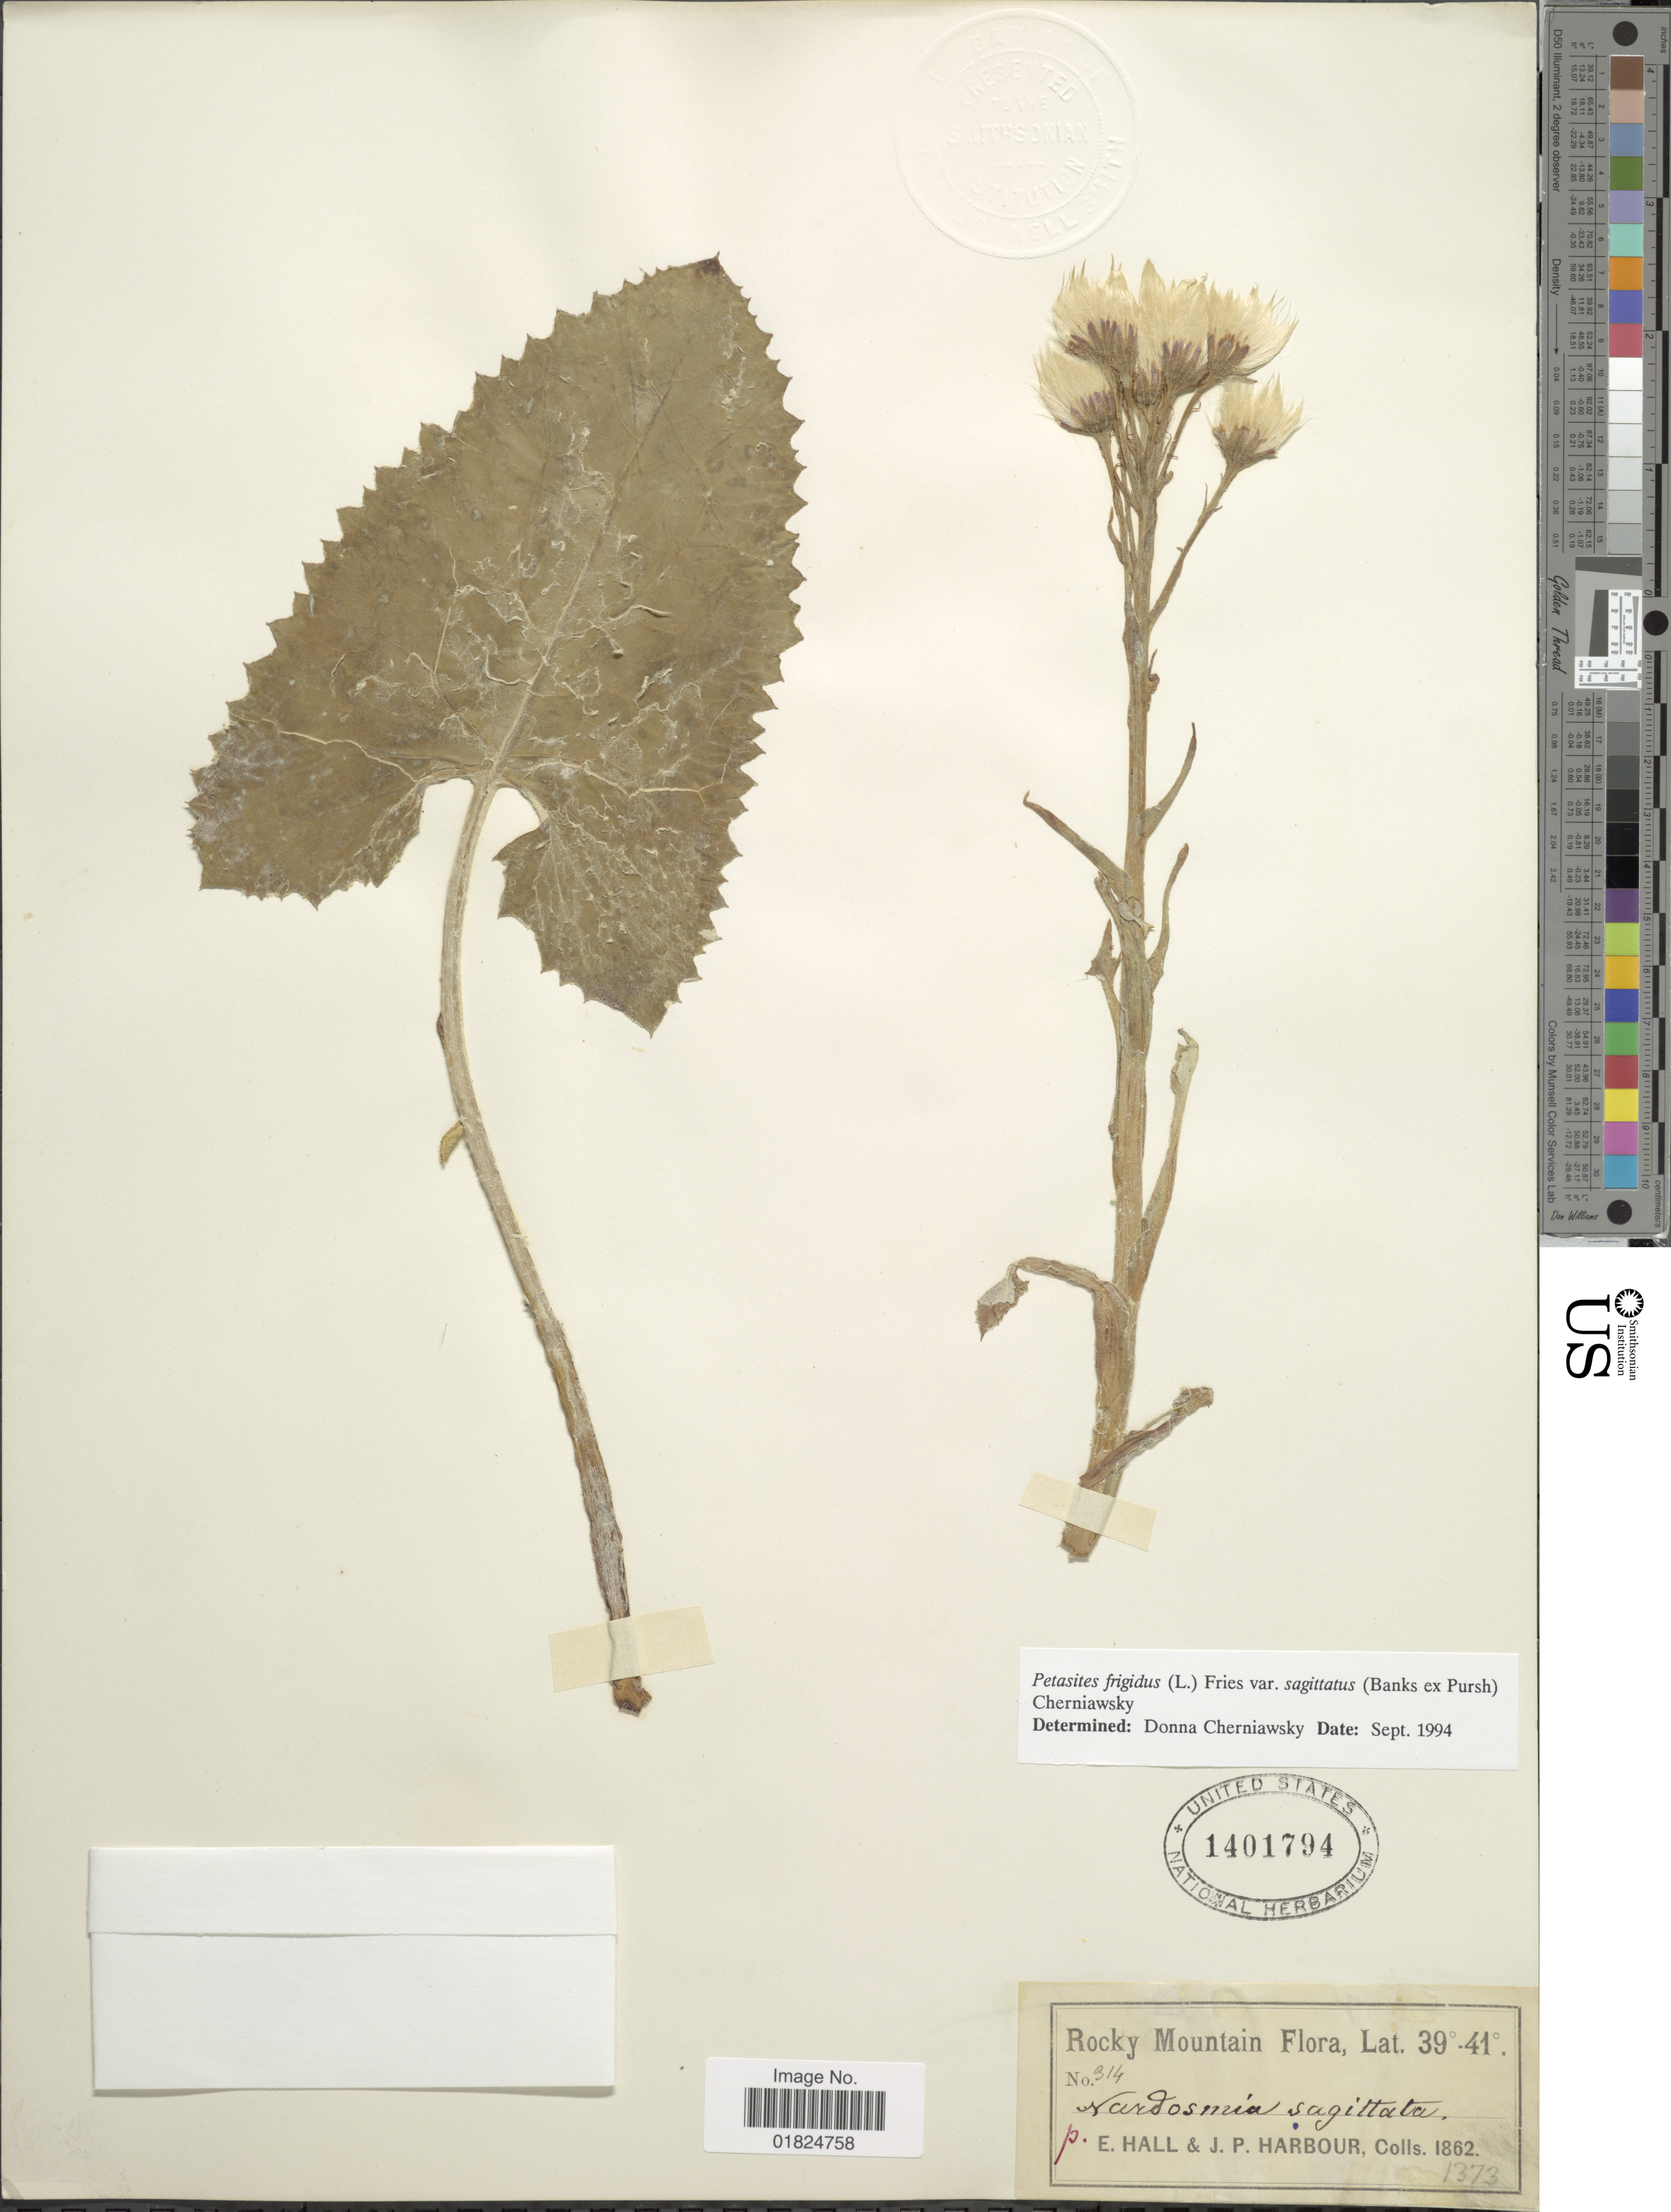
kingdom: Plantae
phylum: Tracheophyta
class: Magnoliopsida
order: Asterales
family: Asteraceae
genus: Petasites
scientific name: Petasites frigidus var. sagittatus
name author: (Banks ex Pursh) Cherniawsky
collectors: E. Hall & J. Harbour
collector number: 314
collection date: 1862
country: United States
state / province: Colorado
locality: Rocky Mtns.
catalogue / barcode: US 1401794